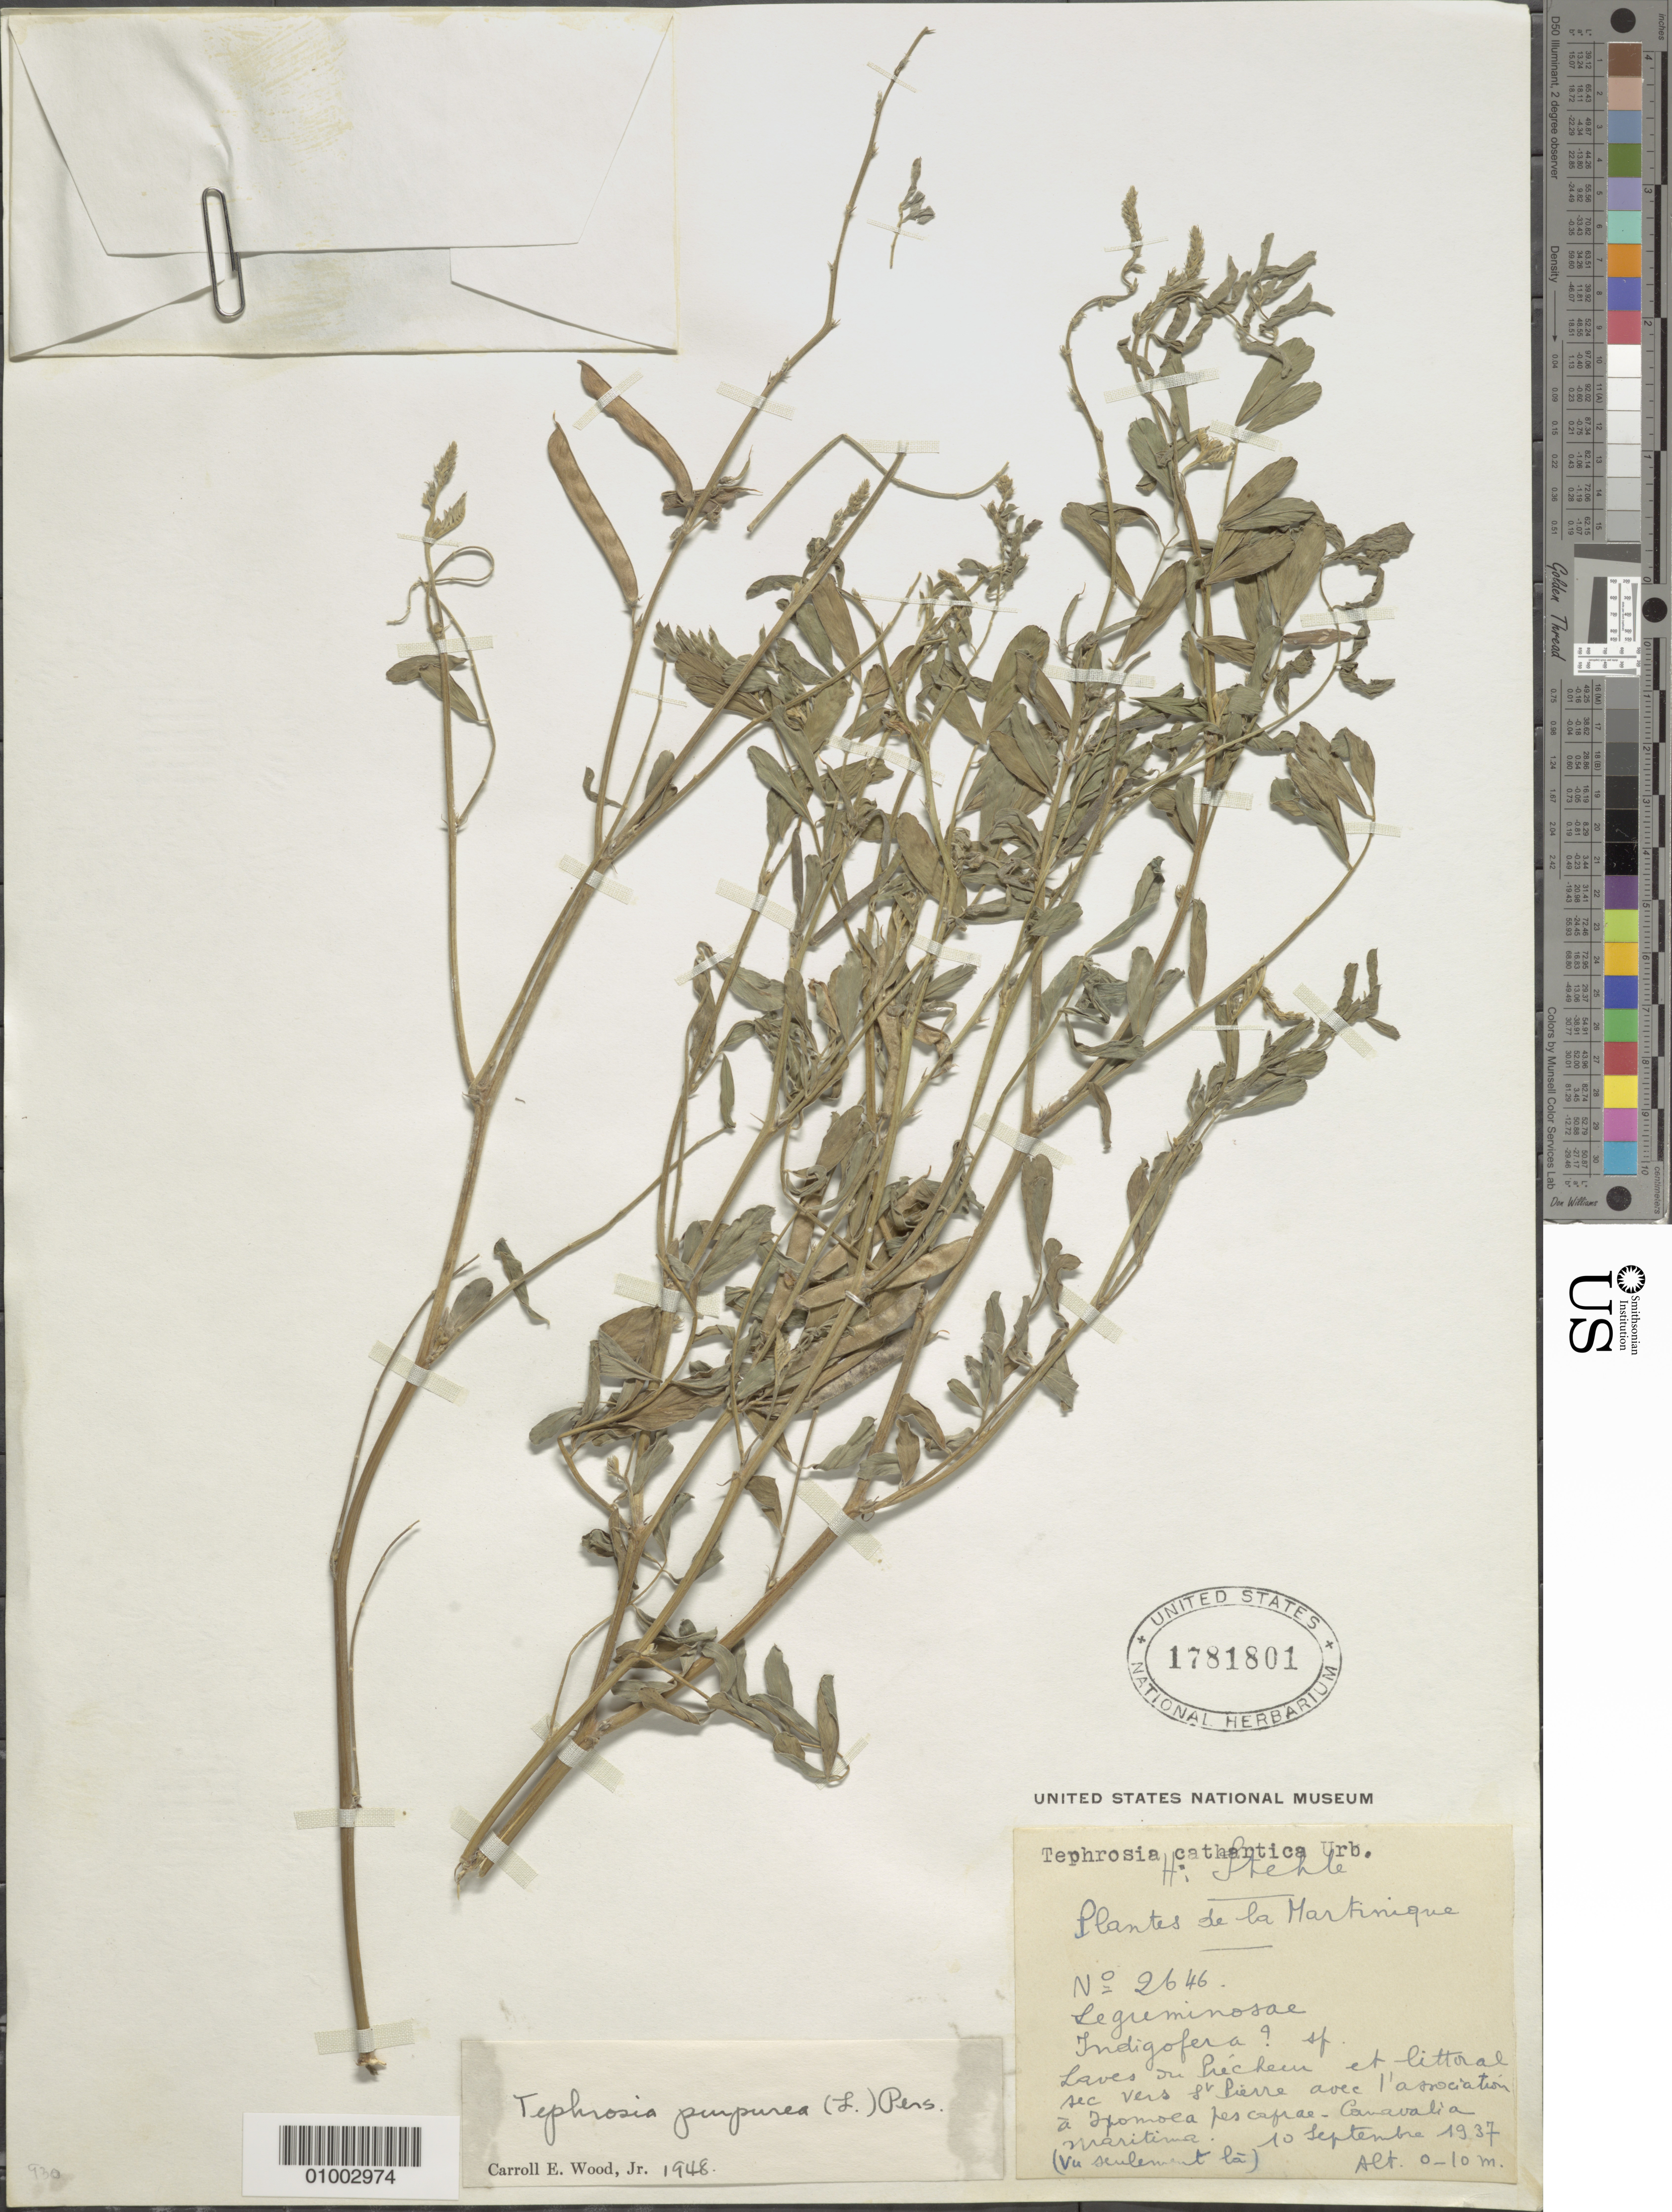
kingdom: Plantae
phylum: Tracheophyta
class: Magnoliopsida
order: Fabales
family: Fabaceae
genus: Tephrosia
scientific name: Tephrosia purpurea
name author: (L.) Pers.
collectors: H. Stehlé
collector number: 2646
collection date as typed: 10 Sep 1937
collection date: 1937-09-10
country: Martinique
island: Martinique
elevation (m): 0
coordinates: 0 N, 0 E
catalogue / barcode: US 1781801